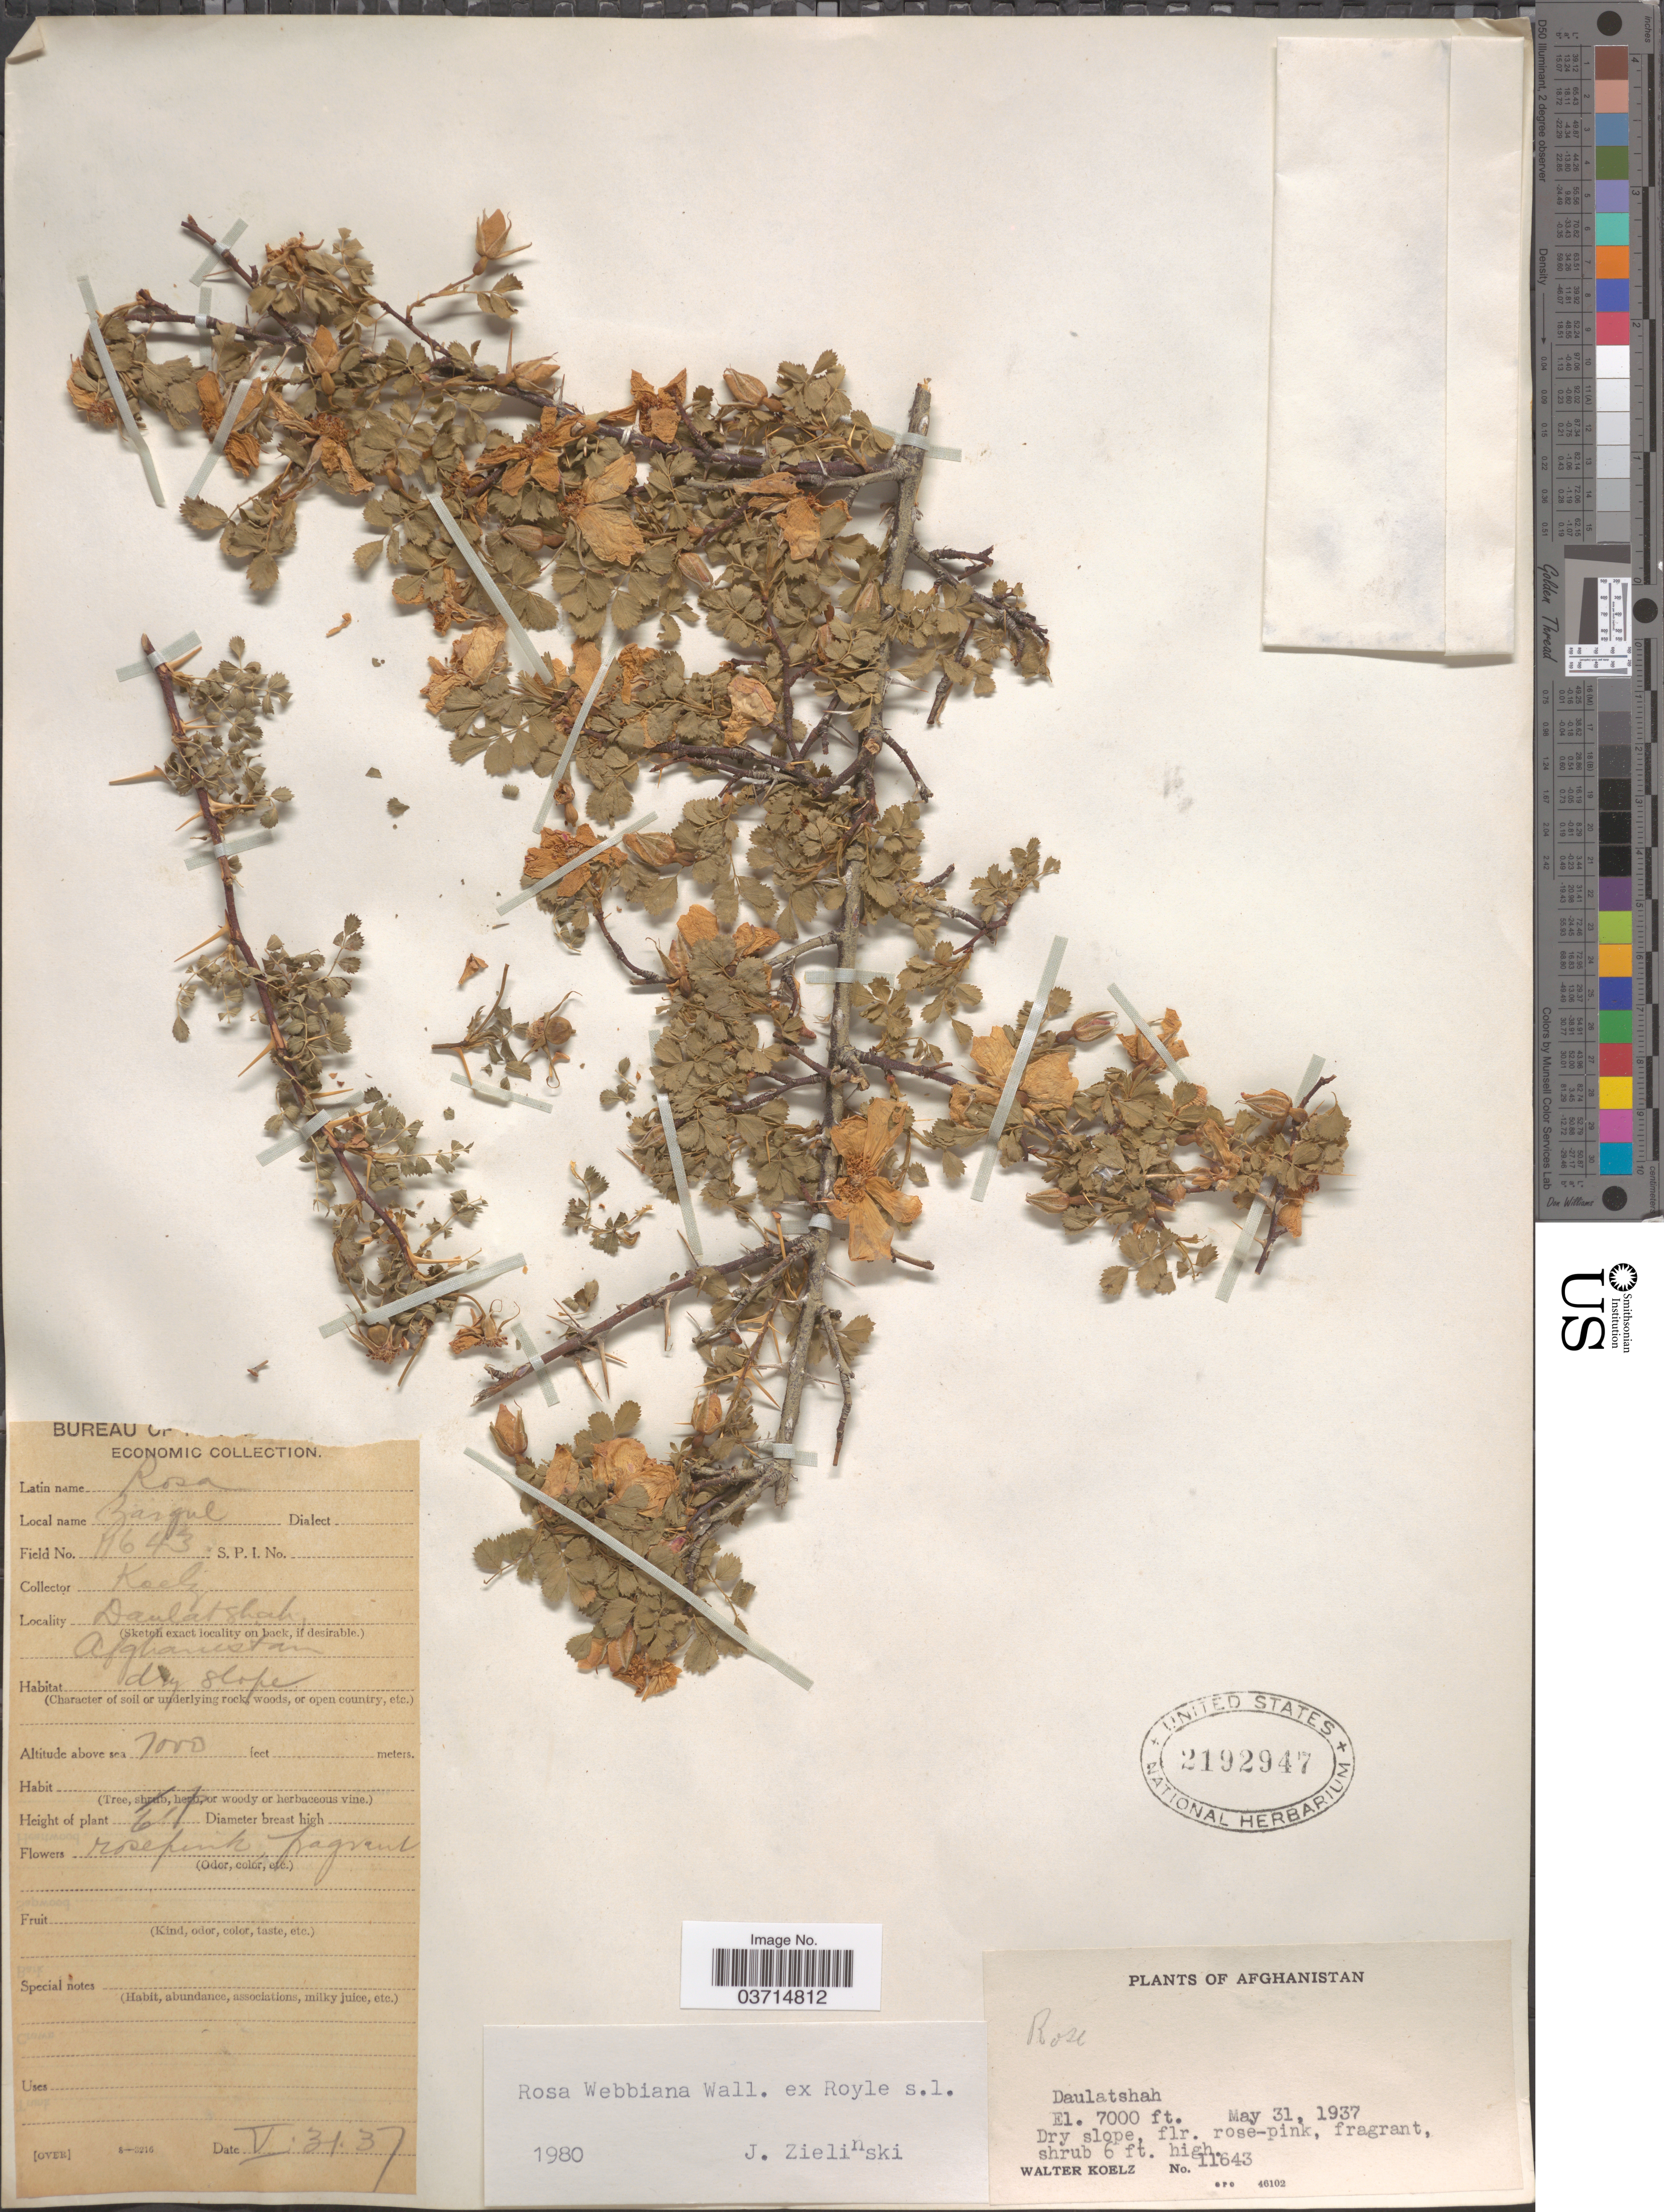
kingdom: Plantae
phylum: Tracheophyta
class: Magnoliopsida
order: Rosales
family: Rosaceae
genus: Rosa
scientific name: Rosa webbiana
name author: Wall. ex Royle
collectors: W. N. Koelz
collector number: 11643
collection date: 1937-05-31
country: Afghanistan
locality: Daulatshah.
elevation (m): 2134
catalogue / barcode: US 2192947